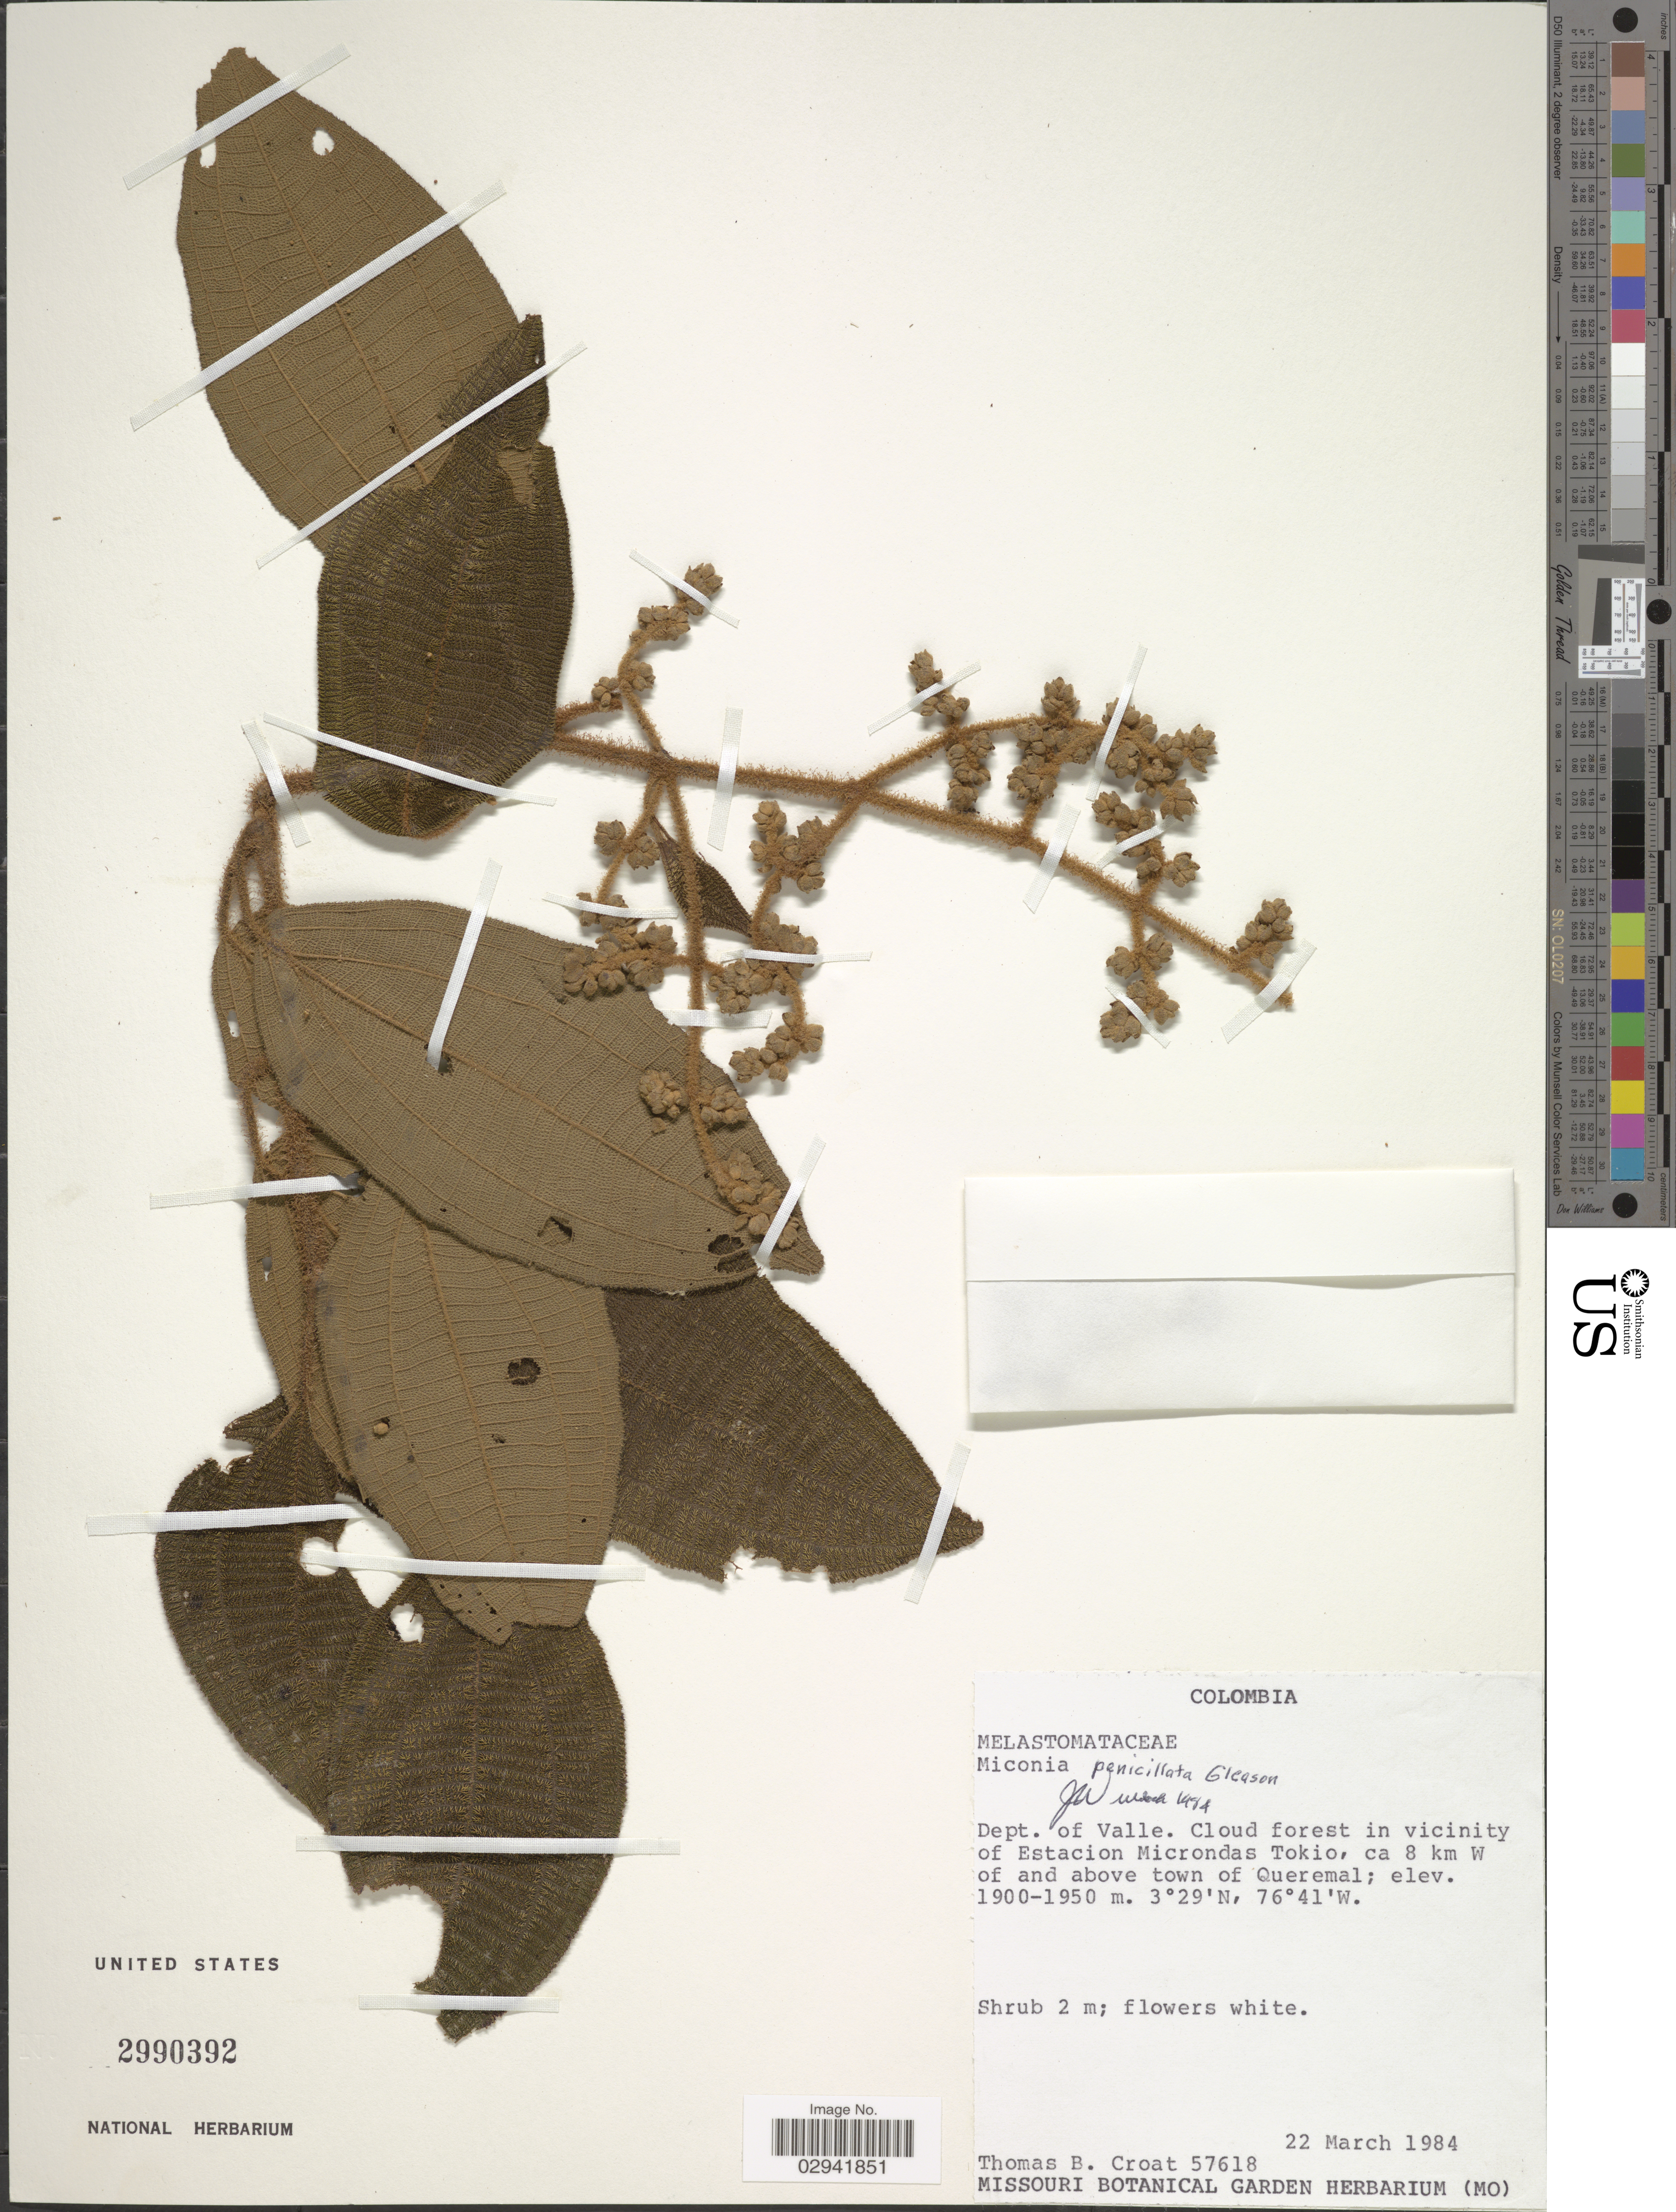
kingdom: Plantae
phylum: Tracheophyta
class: Magnoliopsida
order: Myrtales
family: Melastomataceae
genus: Miconia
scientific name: Miconia penicillata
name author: Gleason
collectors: T. B. Croat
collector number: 57618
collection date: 1984-03-22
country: Colombia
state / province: Valle del Cauca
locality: Dept. of Valle. Cloud forest in vicinity of Estacion Microndas Tokio, ca 8 km W of and above town of Queremal.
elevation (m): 1900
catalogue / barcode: US 2990392